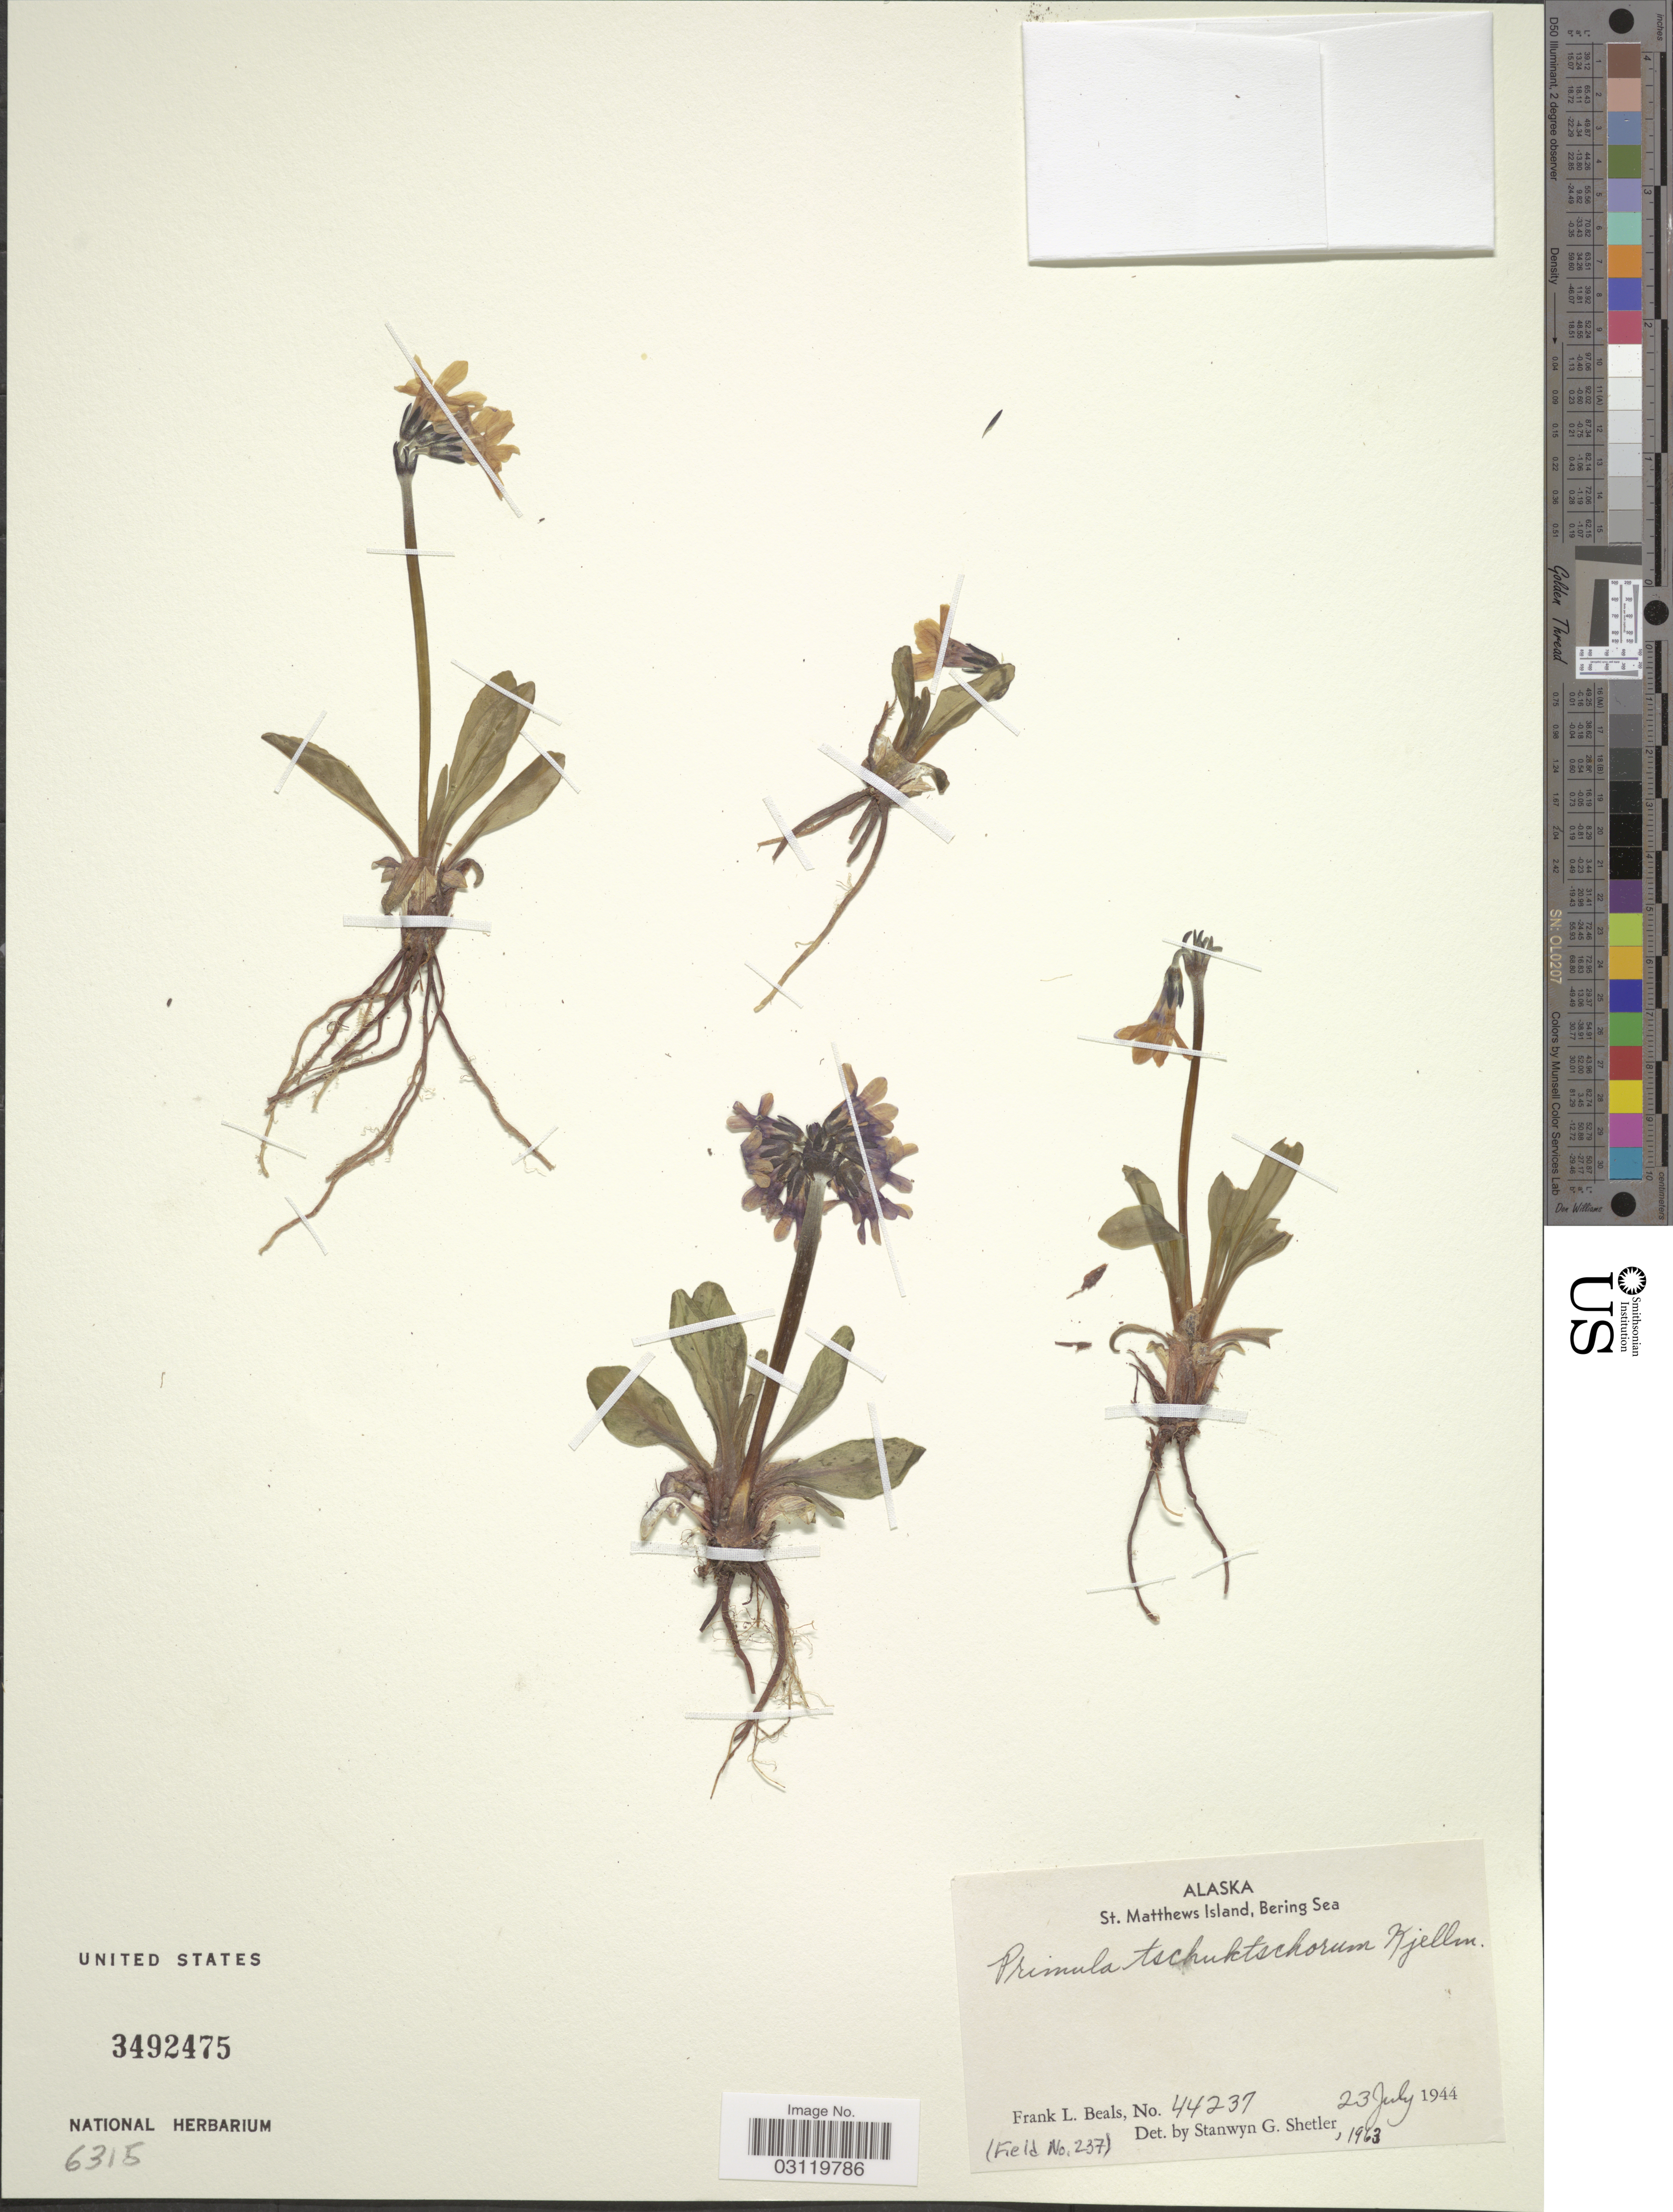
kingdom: Plantae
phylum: Tracheophyta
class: Magnoliopsida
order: Ericales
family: Primulaceae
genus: Primula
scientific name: Primula tschuktschorum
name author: Kjellm.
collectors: F. Beals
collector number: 44237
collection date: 1944-07-23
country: United States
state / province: Alaska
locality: St. Matthews Island, Bering Sea.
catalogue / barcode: US 3492475